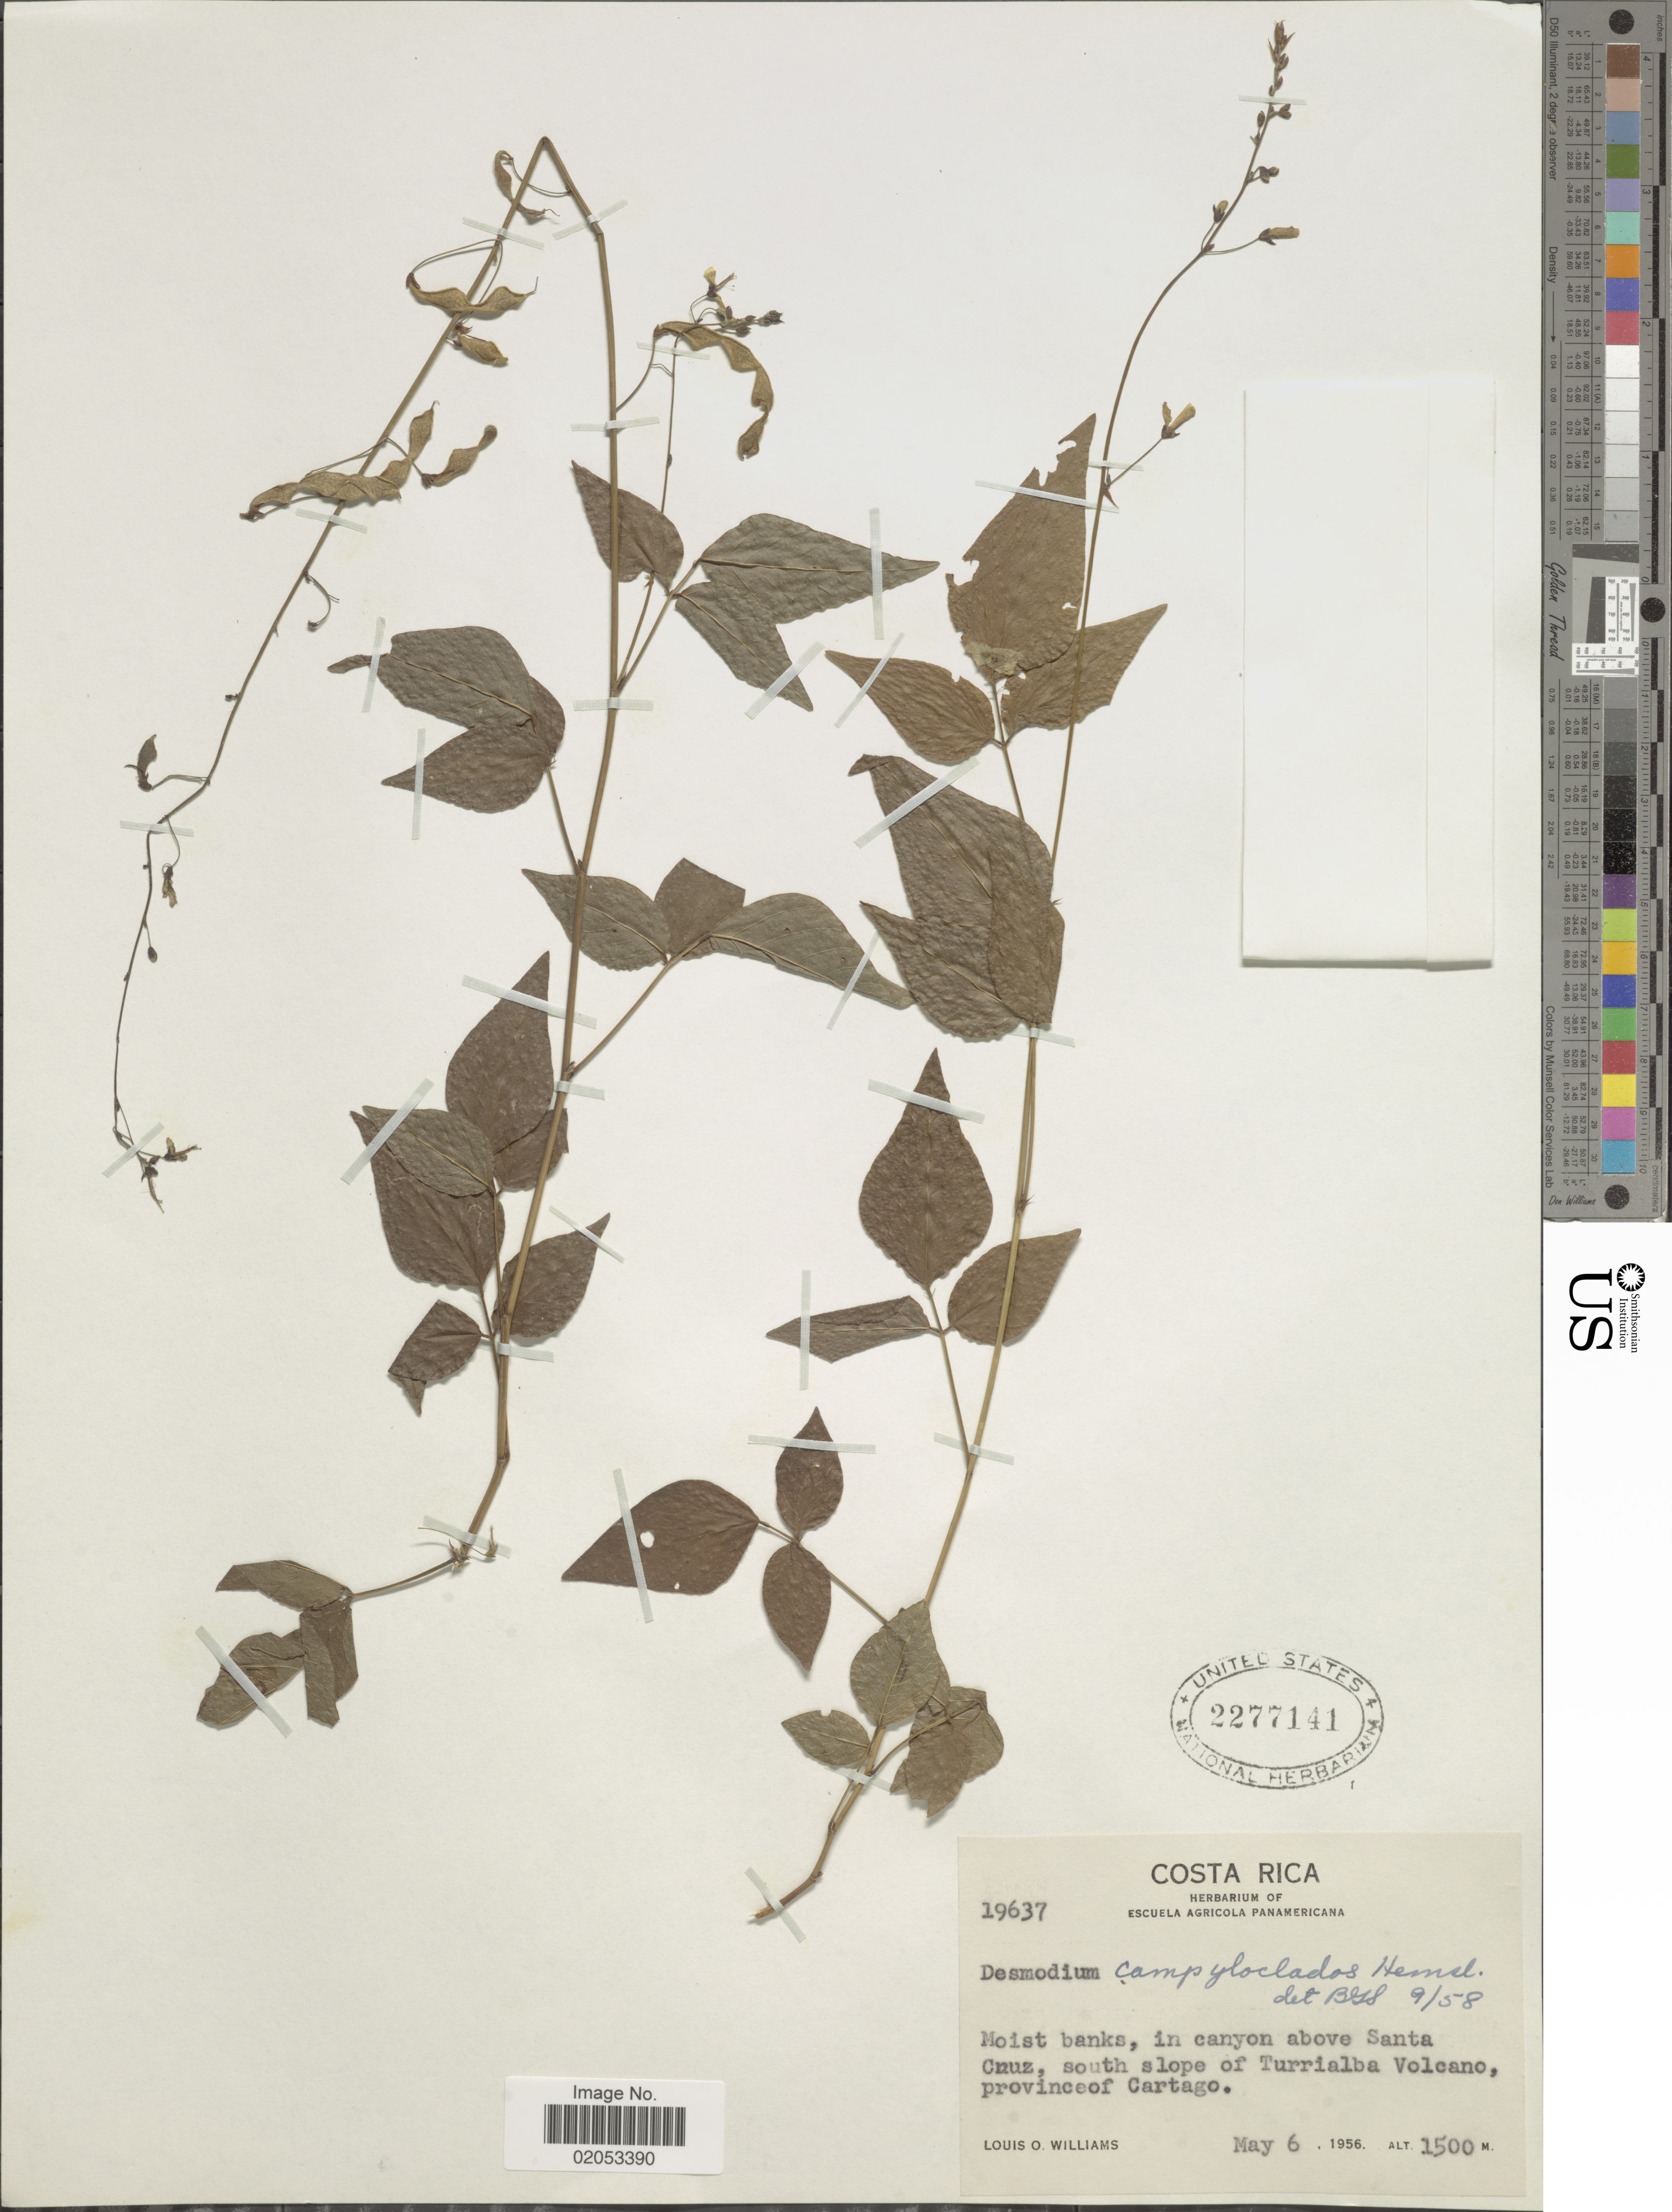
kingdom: Plantae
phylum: Tracheophyta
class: Magnoliopsida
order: Fabales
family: Fabaceae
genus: Desmodium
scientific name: Desmodium campyloclados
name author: Hemsl.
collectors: L. O. Williams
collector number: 19637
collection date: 1956-05-06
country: Costa Rica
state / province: Cartago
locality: Moist banks, in canyon above Santa Cruz, south slope of Turrialba Volcano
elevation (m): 1500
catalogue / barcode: US 2277141